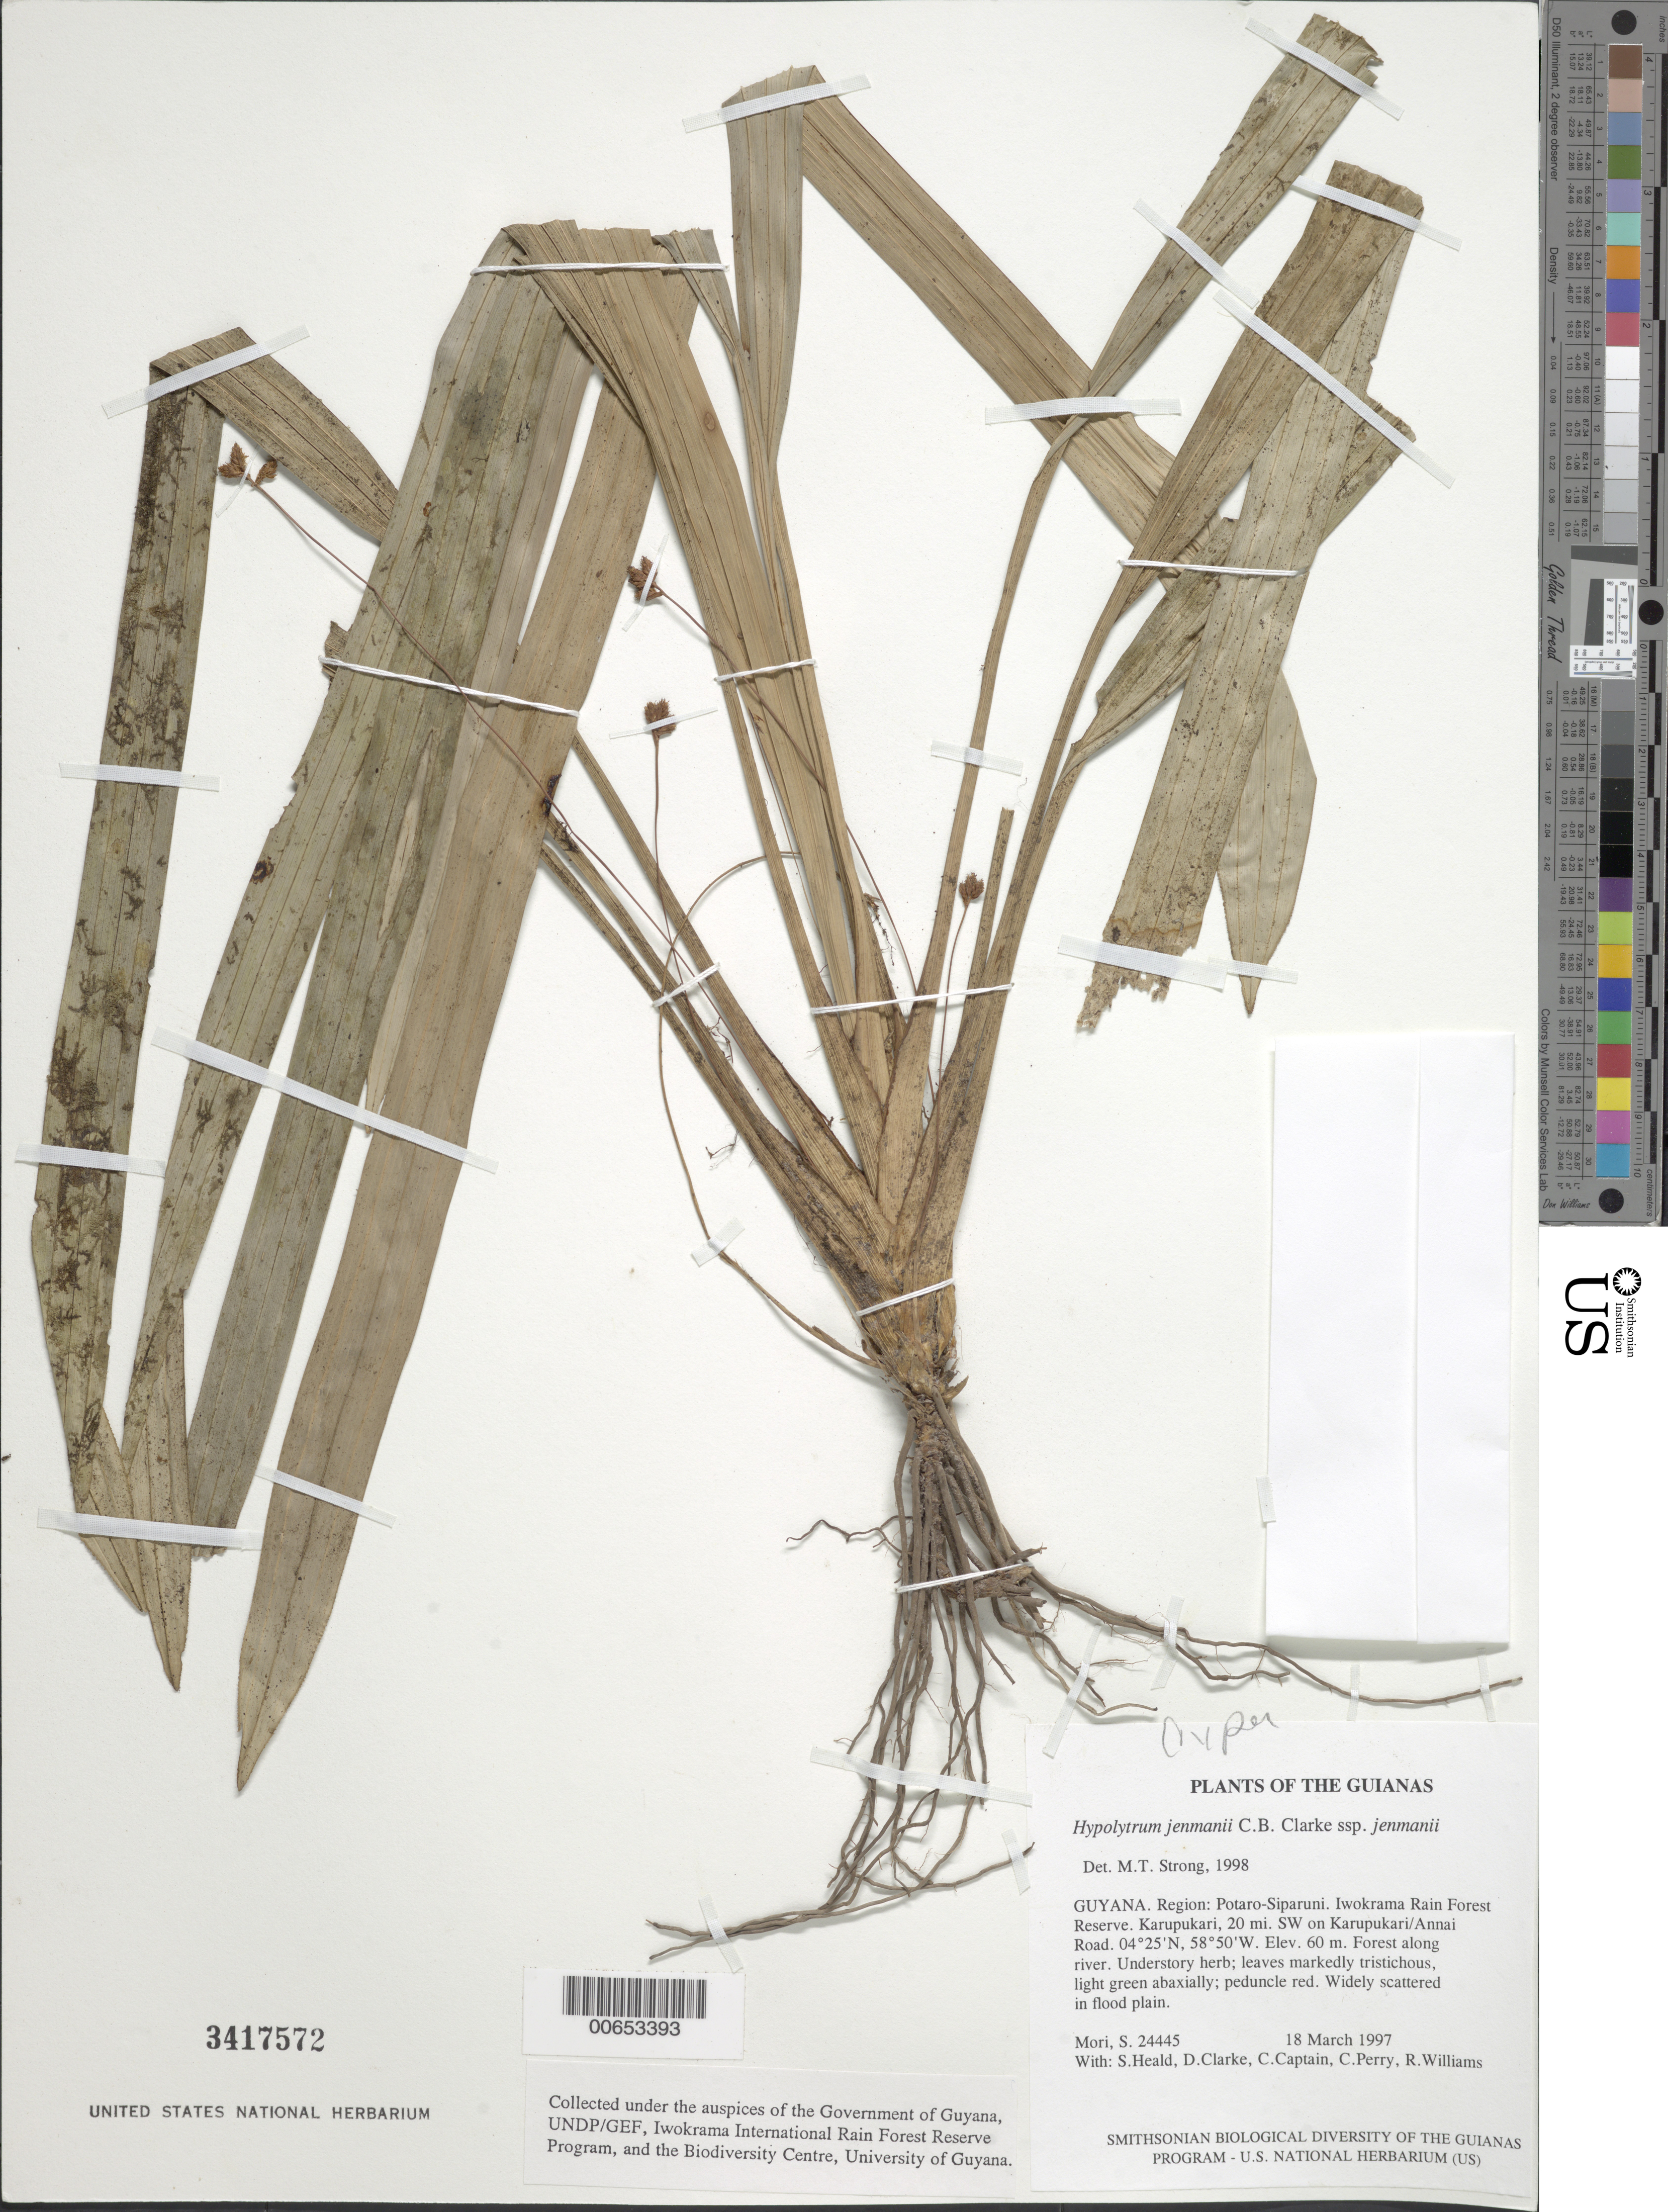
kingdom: Plantae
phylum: Tracheophyta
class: Liliopsida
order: Poales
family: Cyperaceae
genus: Hypolytrum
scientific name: Hypolytrum jenmanii subsp. jenmanii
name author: C.B. Clarke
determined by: Strong, M. T., (US), Smithsonian Institution - National Museum of Natural History (UNITED STATES)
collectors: S. Mori, S. Heald, D. Clarke, C. Captain, C. Perry & R. Williams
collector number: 24445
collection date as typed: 18 March 1997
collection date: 1997-03-18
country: Guyana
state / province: Potaro-Siparuni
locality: Iwokrama Rain Forest Reserve. Karupukari, 20 mi. SW on Karupukari/Annai Road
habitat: Forest along river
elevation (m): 60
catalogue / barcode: US 3417572